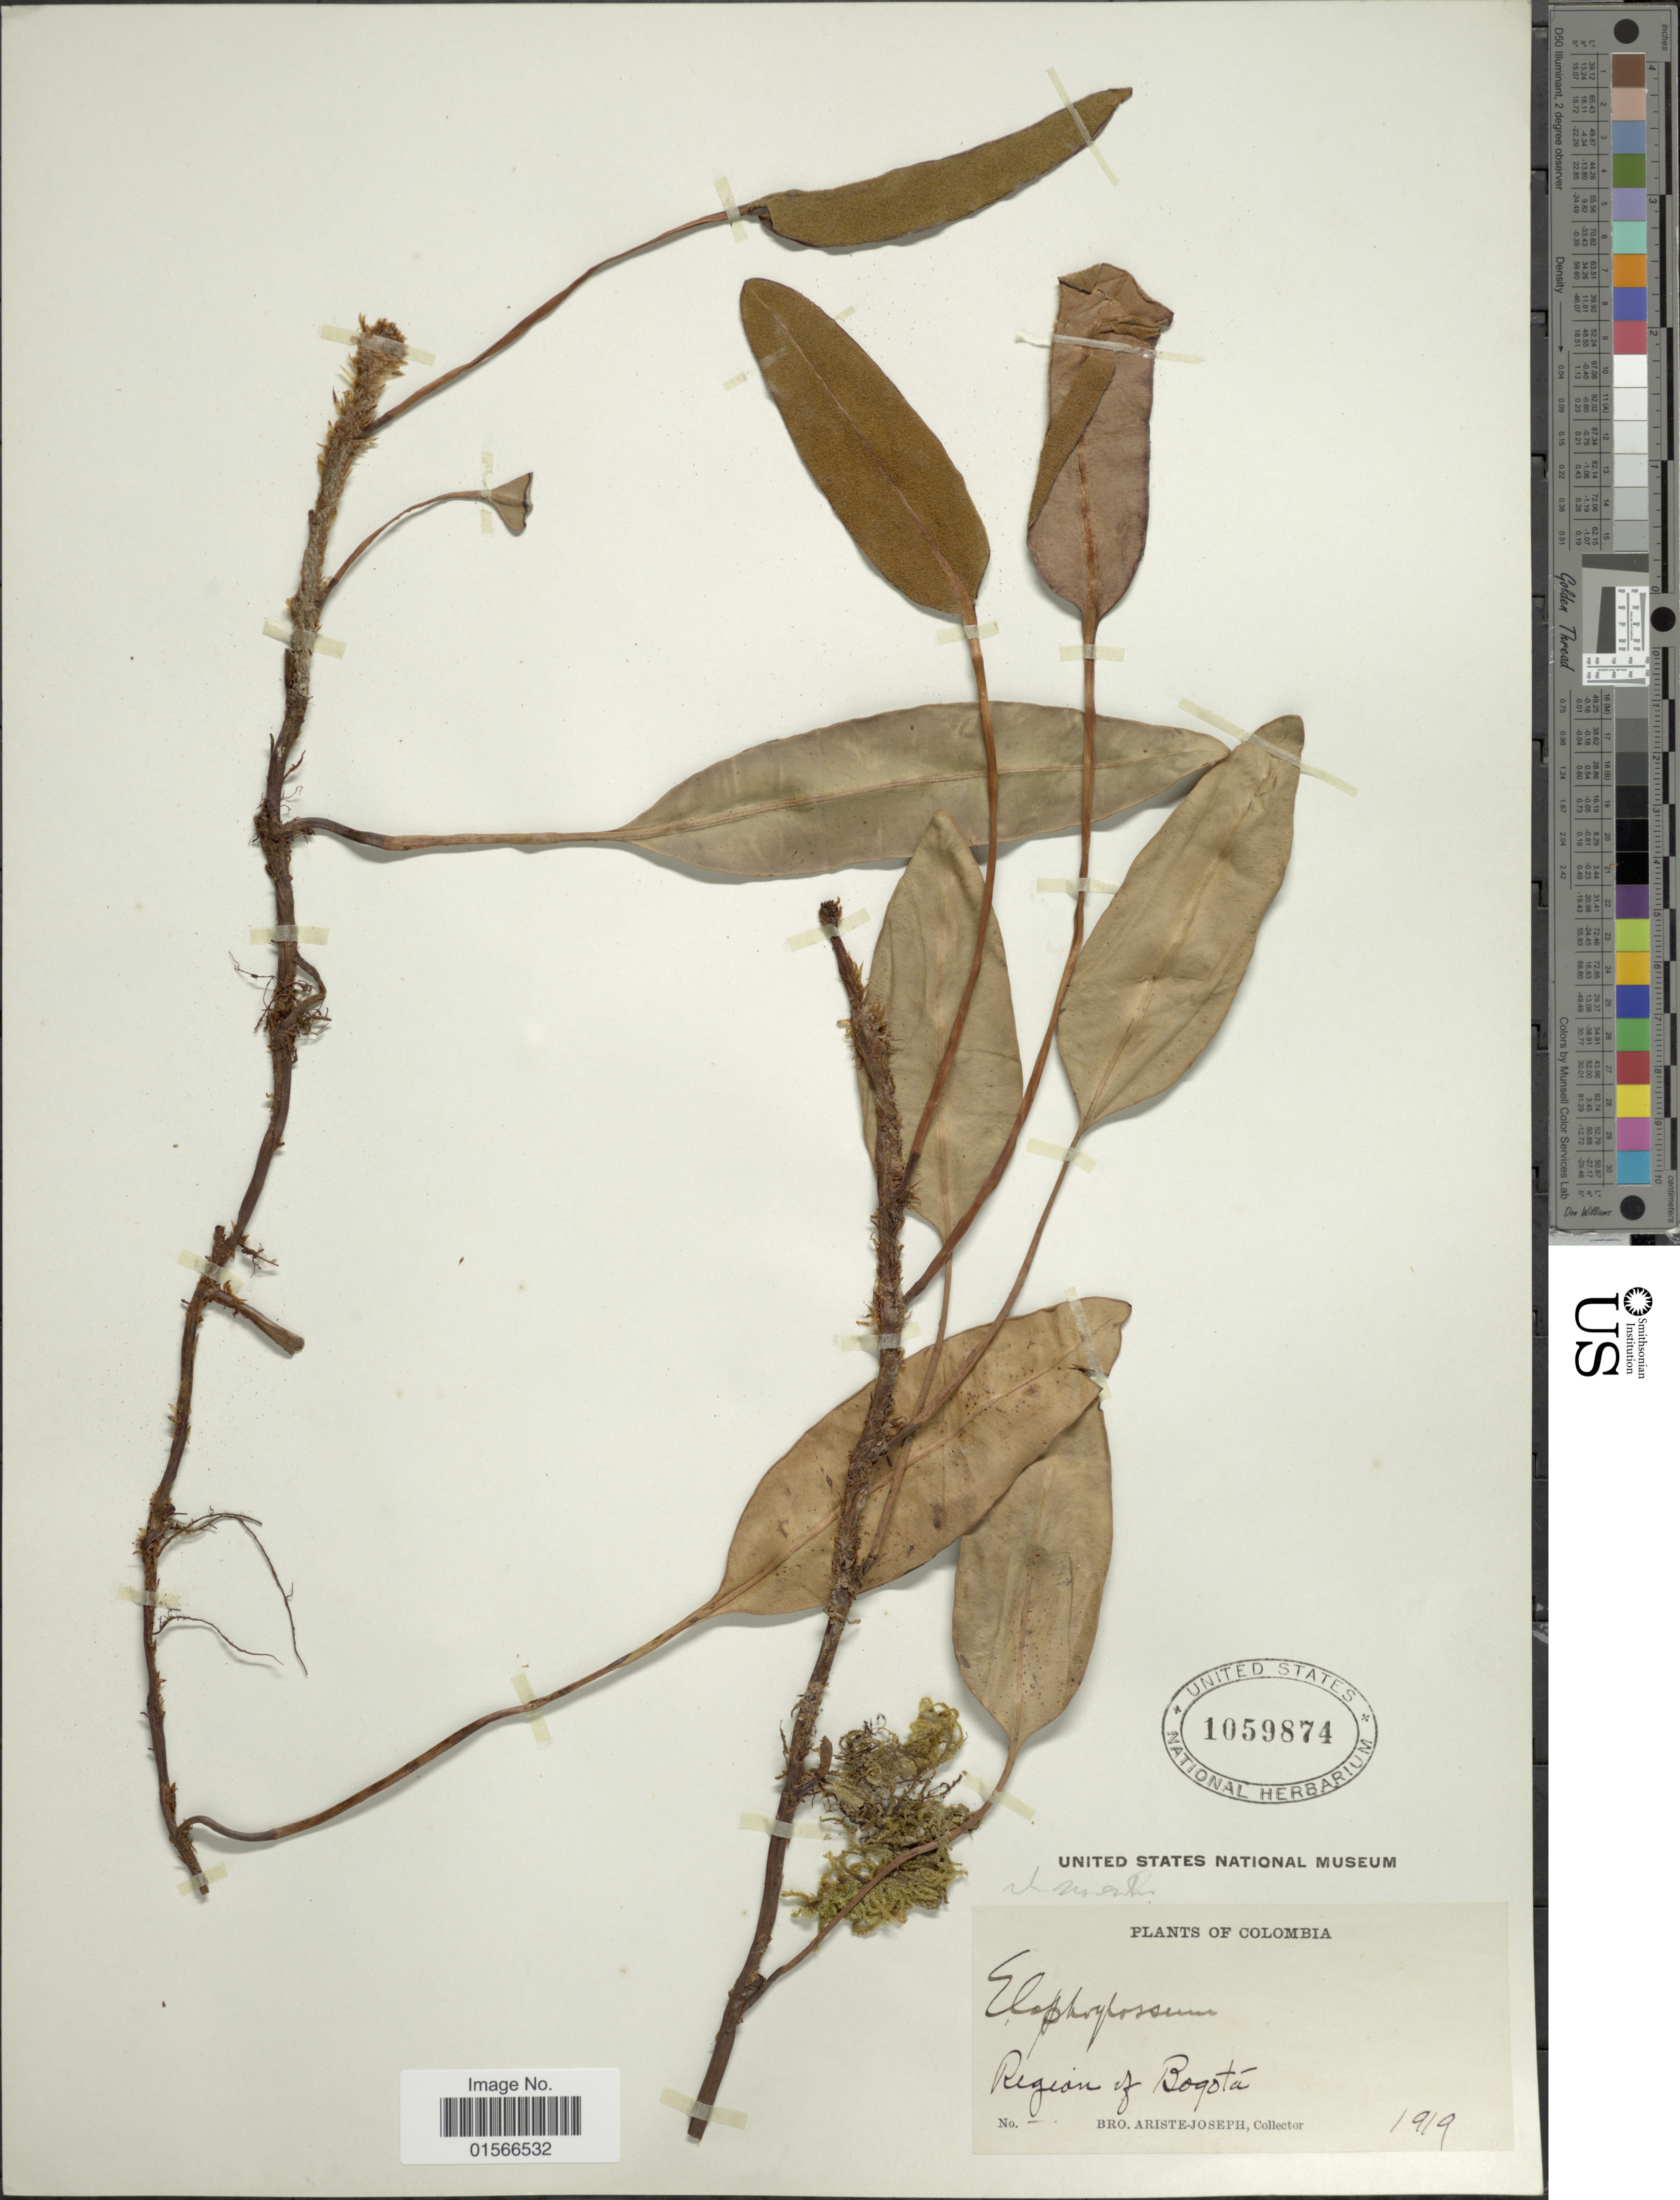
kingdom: Plantae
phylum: Tracheophyta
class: Polypodiopsida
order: Polypodiales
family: Dryopteridaceae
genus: Elaphoglossum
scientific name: Elaphoglossum funckii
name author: (Fée) T. Moore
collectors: Bro. Ariste-Joseph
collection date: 1919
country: Colombia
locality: Region of Bogotá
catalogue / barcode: US 1059874